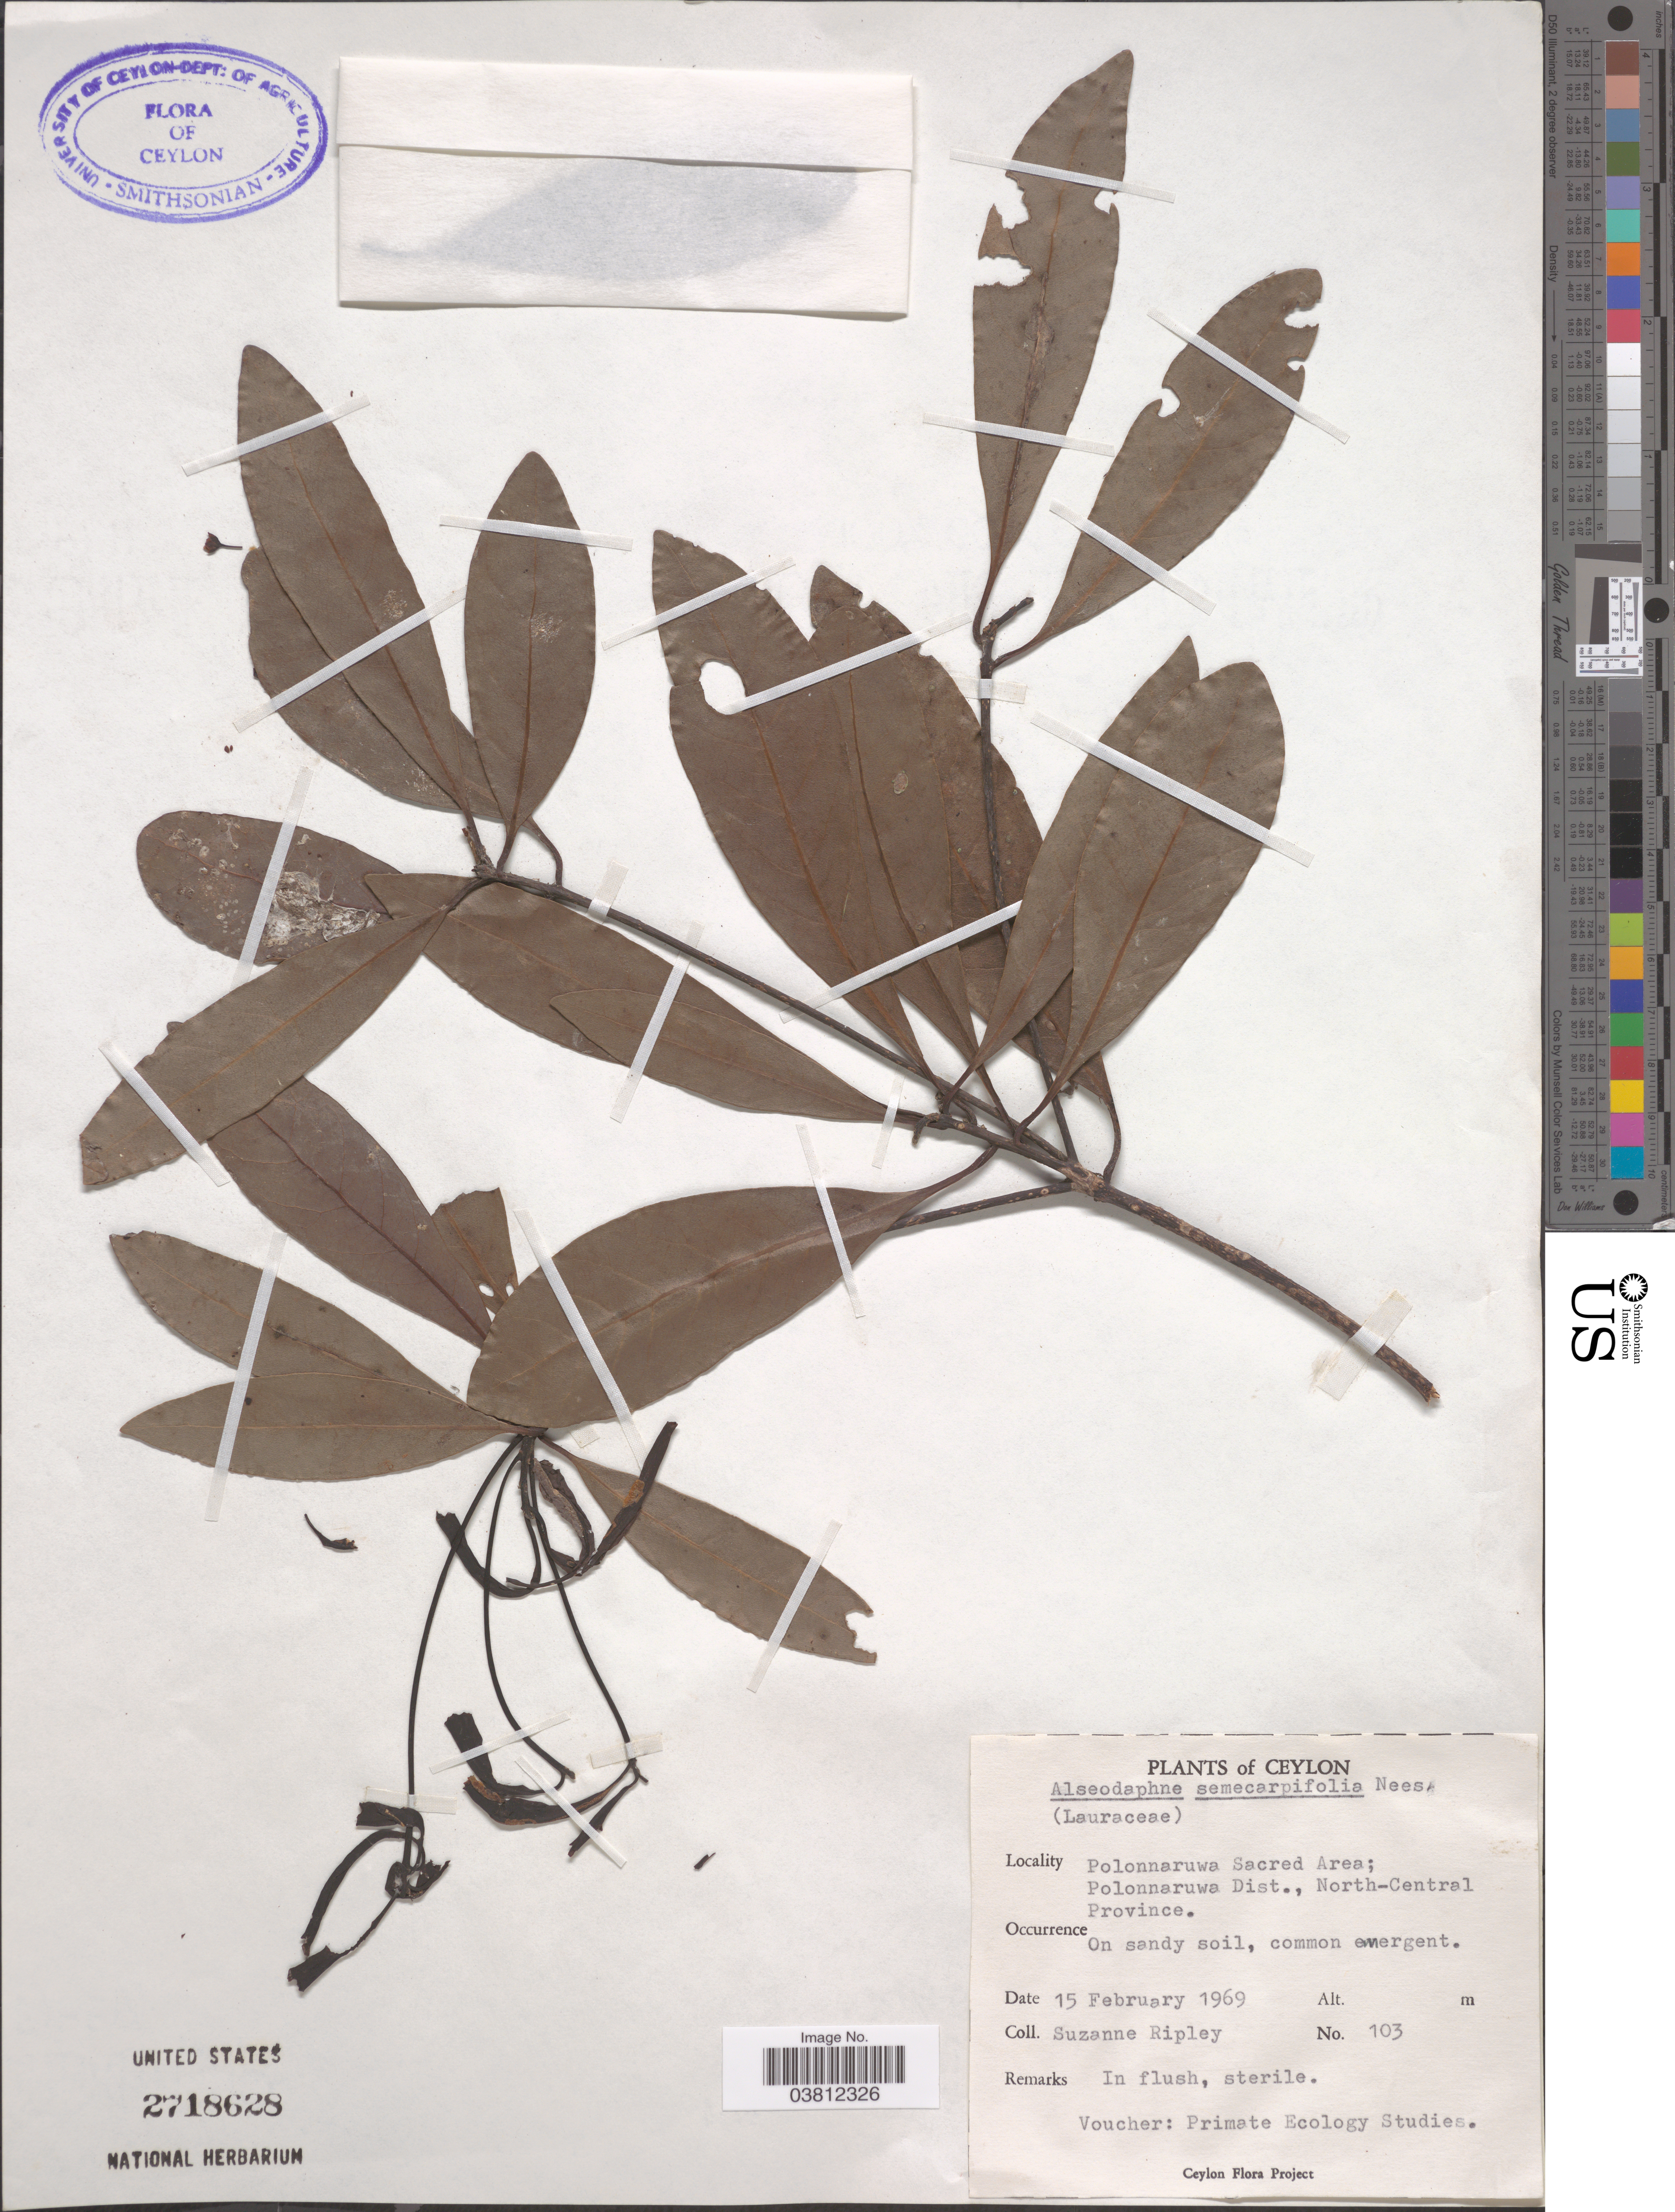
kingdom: Plantae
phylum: Tracheophyta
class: Magnoliopsida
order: Laurales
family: Lauraceae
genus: Alseodaphne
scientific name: Alseodaphne semecarpifolia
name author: Nees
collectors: S. Ripley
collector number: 103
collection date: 1969-02-15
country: Sri Lanka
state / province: North Central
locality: Ceylon. Polonnaruwa Sacred Area; Polonnaruwa Dist.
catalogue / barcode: US 2718628